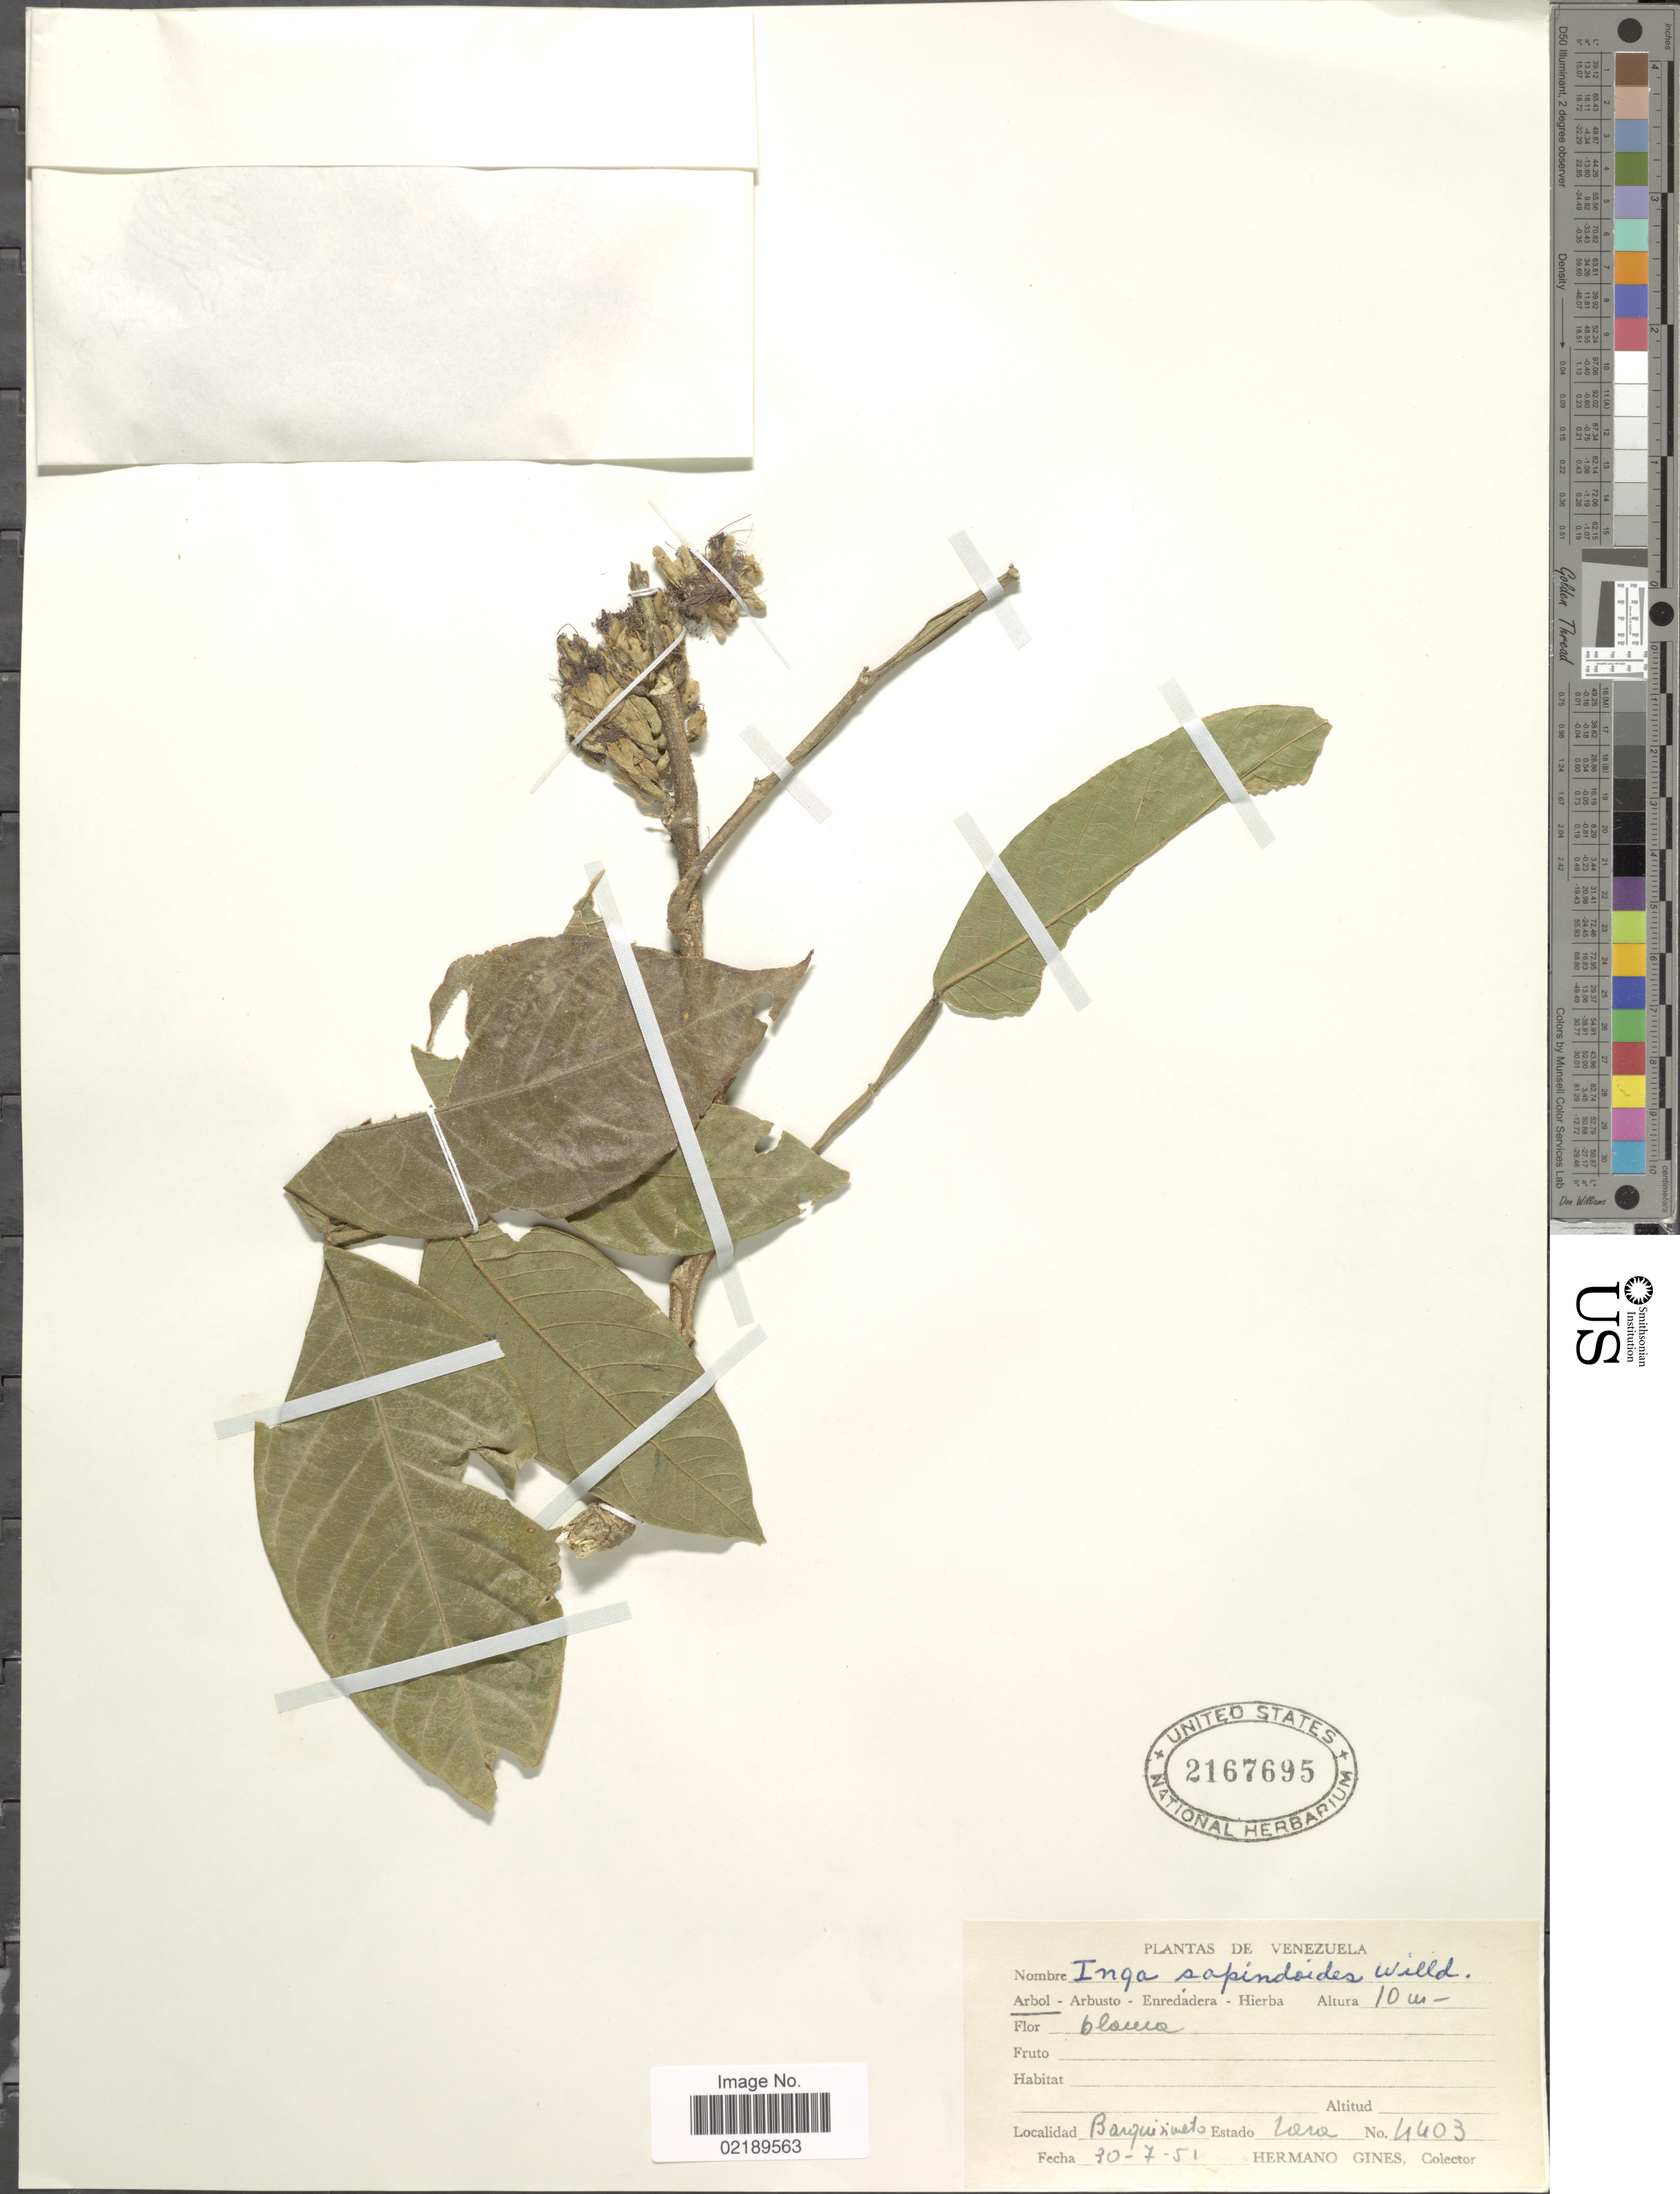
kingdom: Plantae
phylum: Tracheophyta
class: Magnoliopsida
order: Fabales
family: Fabaceae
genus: Inga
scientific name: Inga sapindoides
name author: Willd.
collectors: Bro. Gines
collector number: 4403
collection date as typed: Transcribed d/m/y: 30/7/51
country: Venezuela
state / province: Lara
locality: Barquisimeto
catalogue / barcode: US 2167695